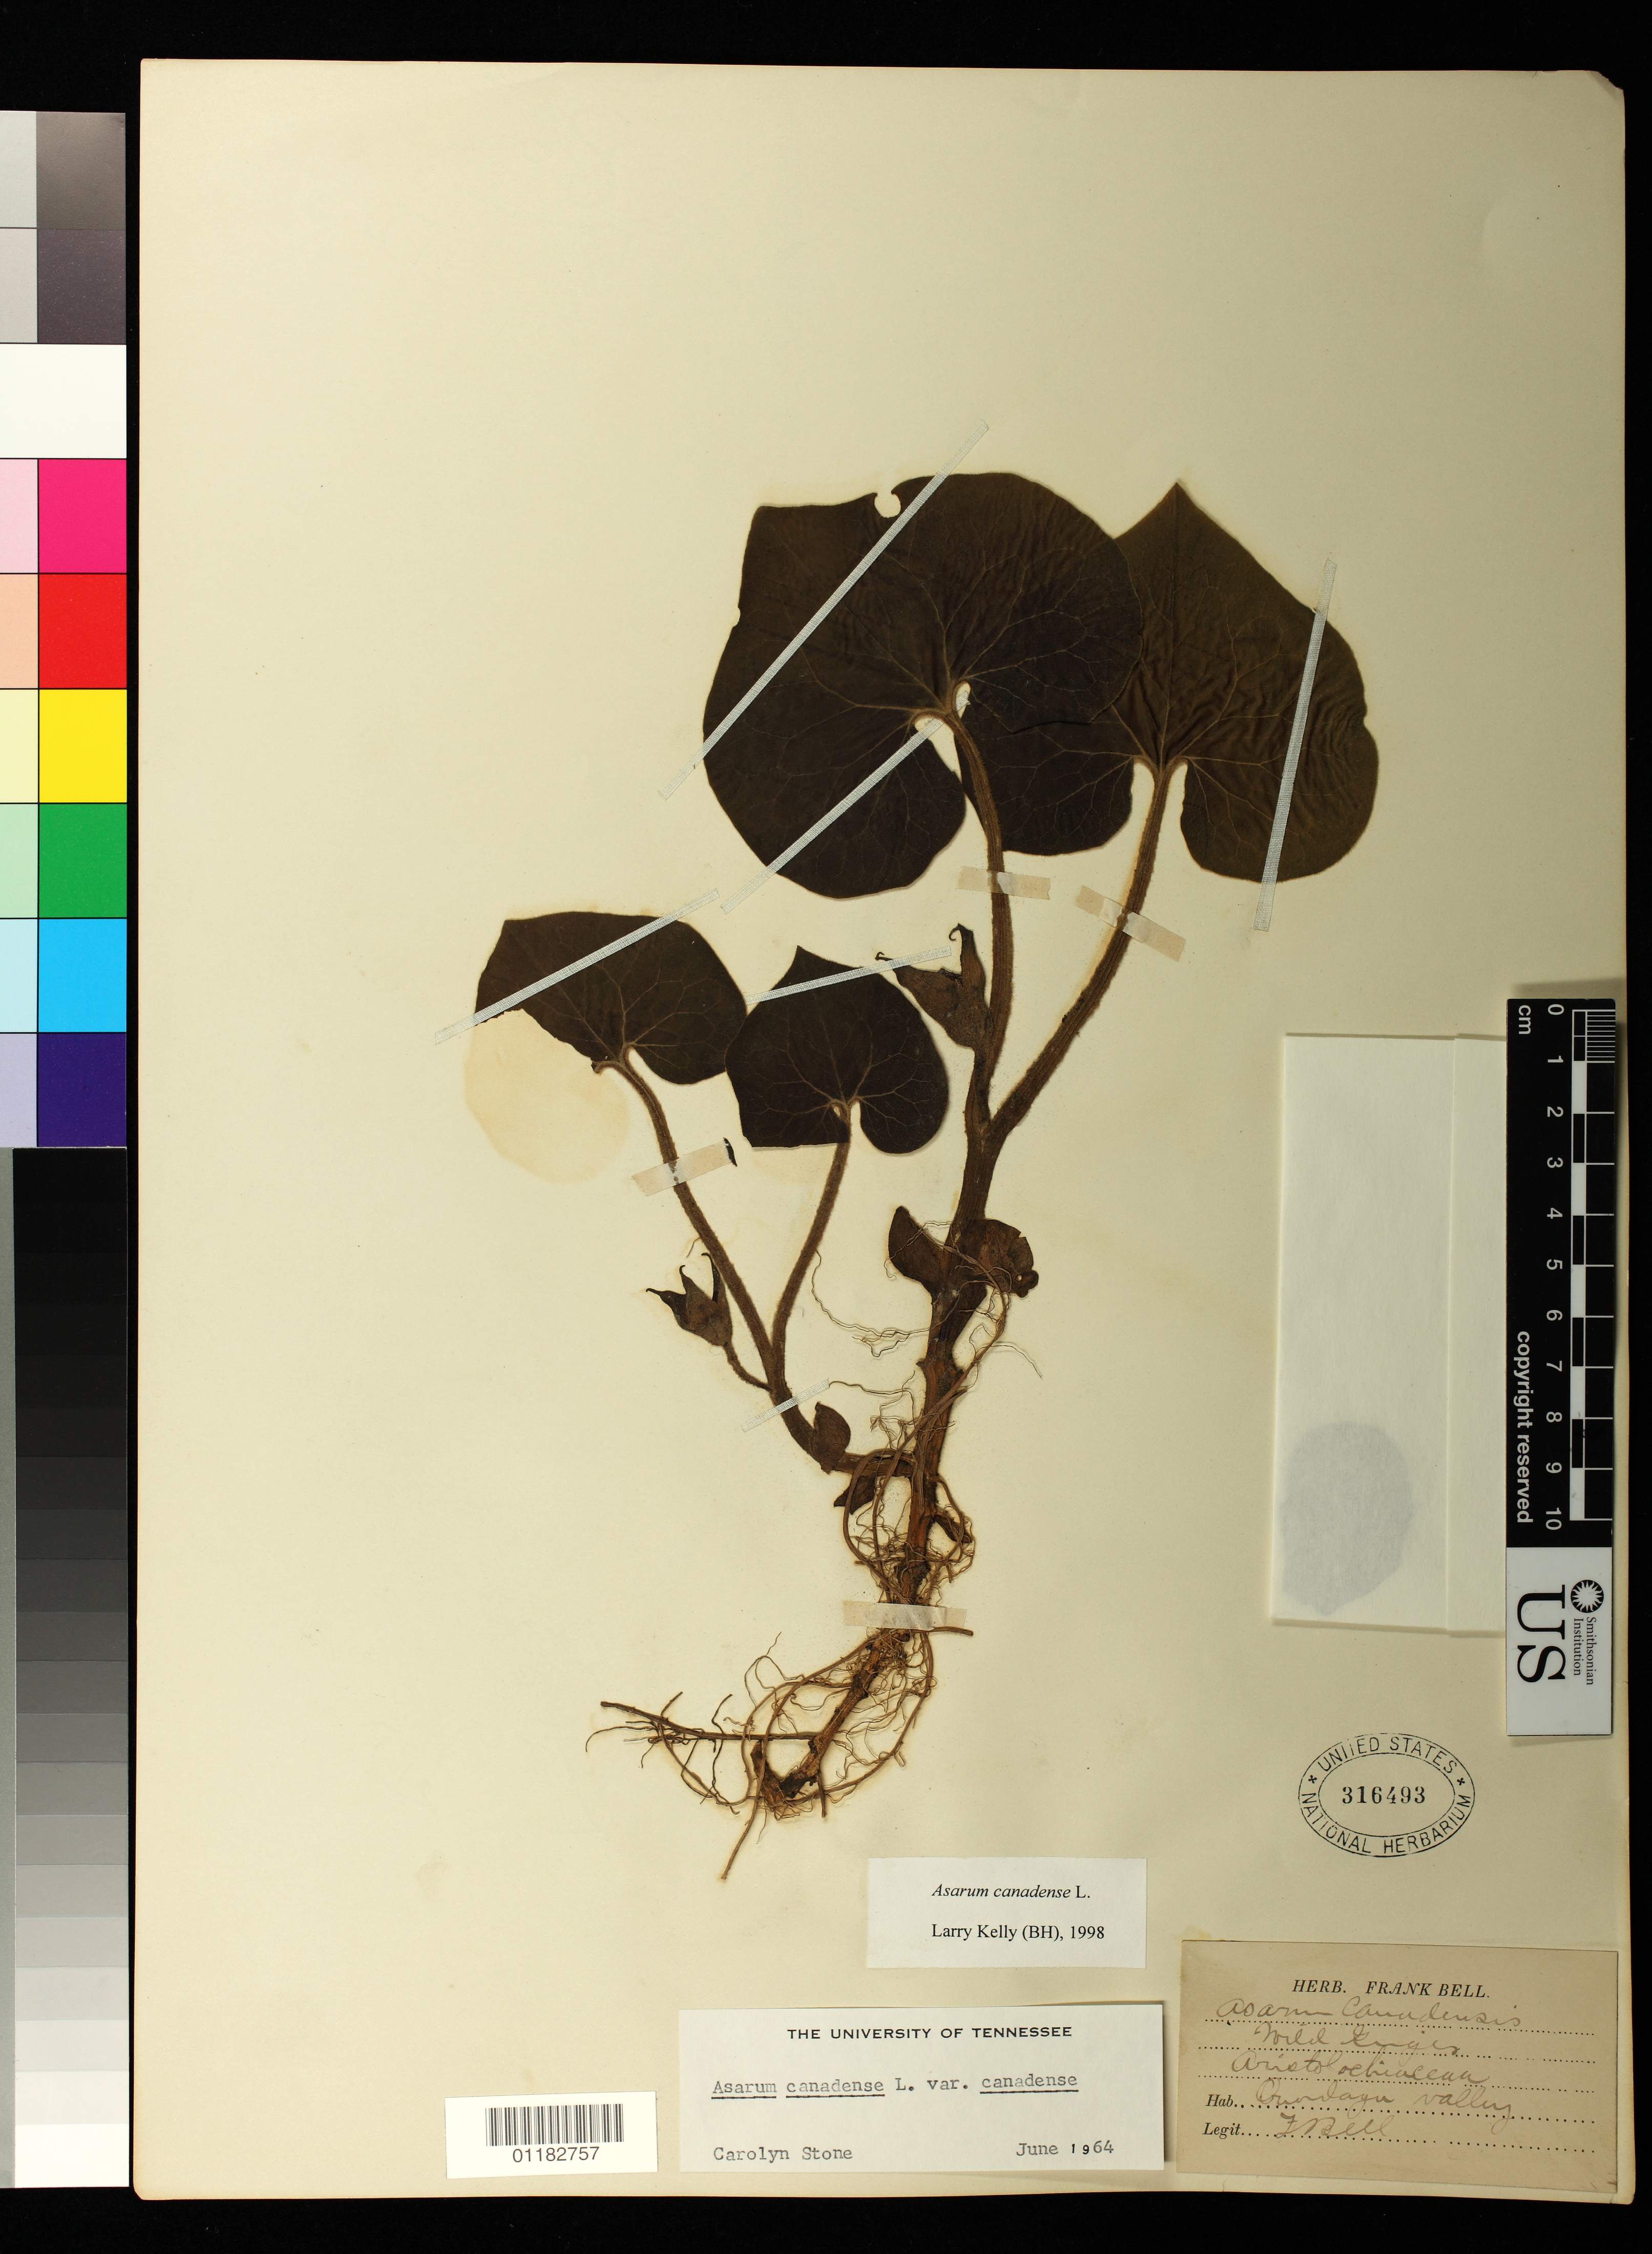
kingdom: Plantae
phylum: Tracheophyta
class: Magnoliopsida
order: Piperales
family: Aristolochiaceae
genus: Asarum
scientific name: Asarum canadense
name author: L.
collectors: F. Bell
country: United States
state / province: New York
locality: Onondaga Valley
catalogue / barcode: US 316493